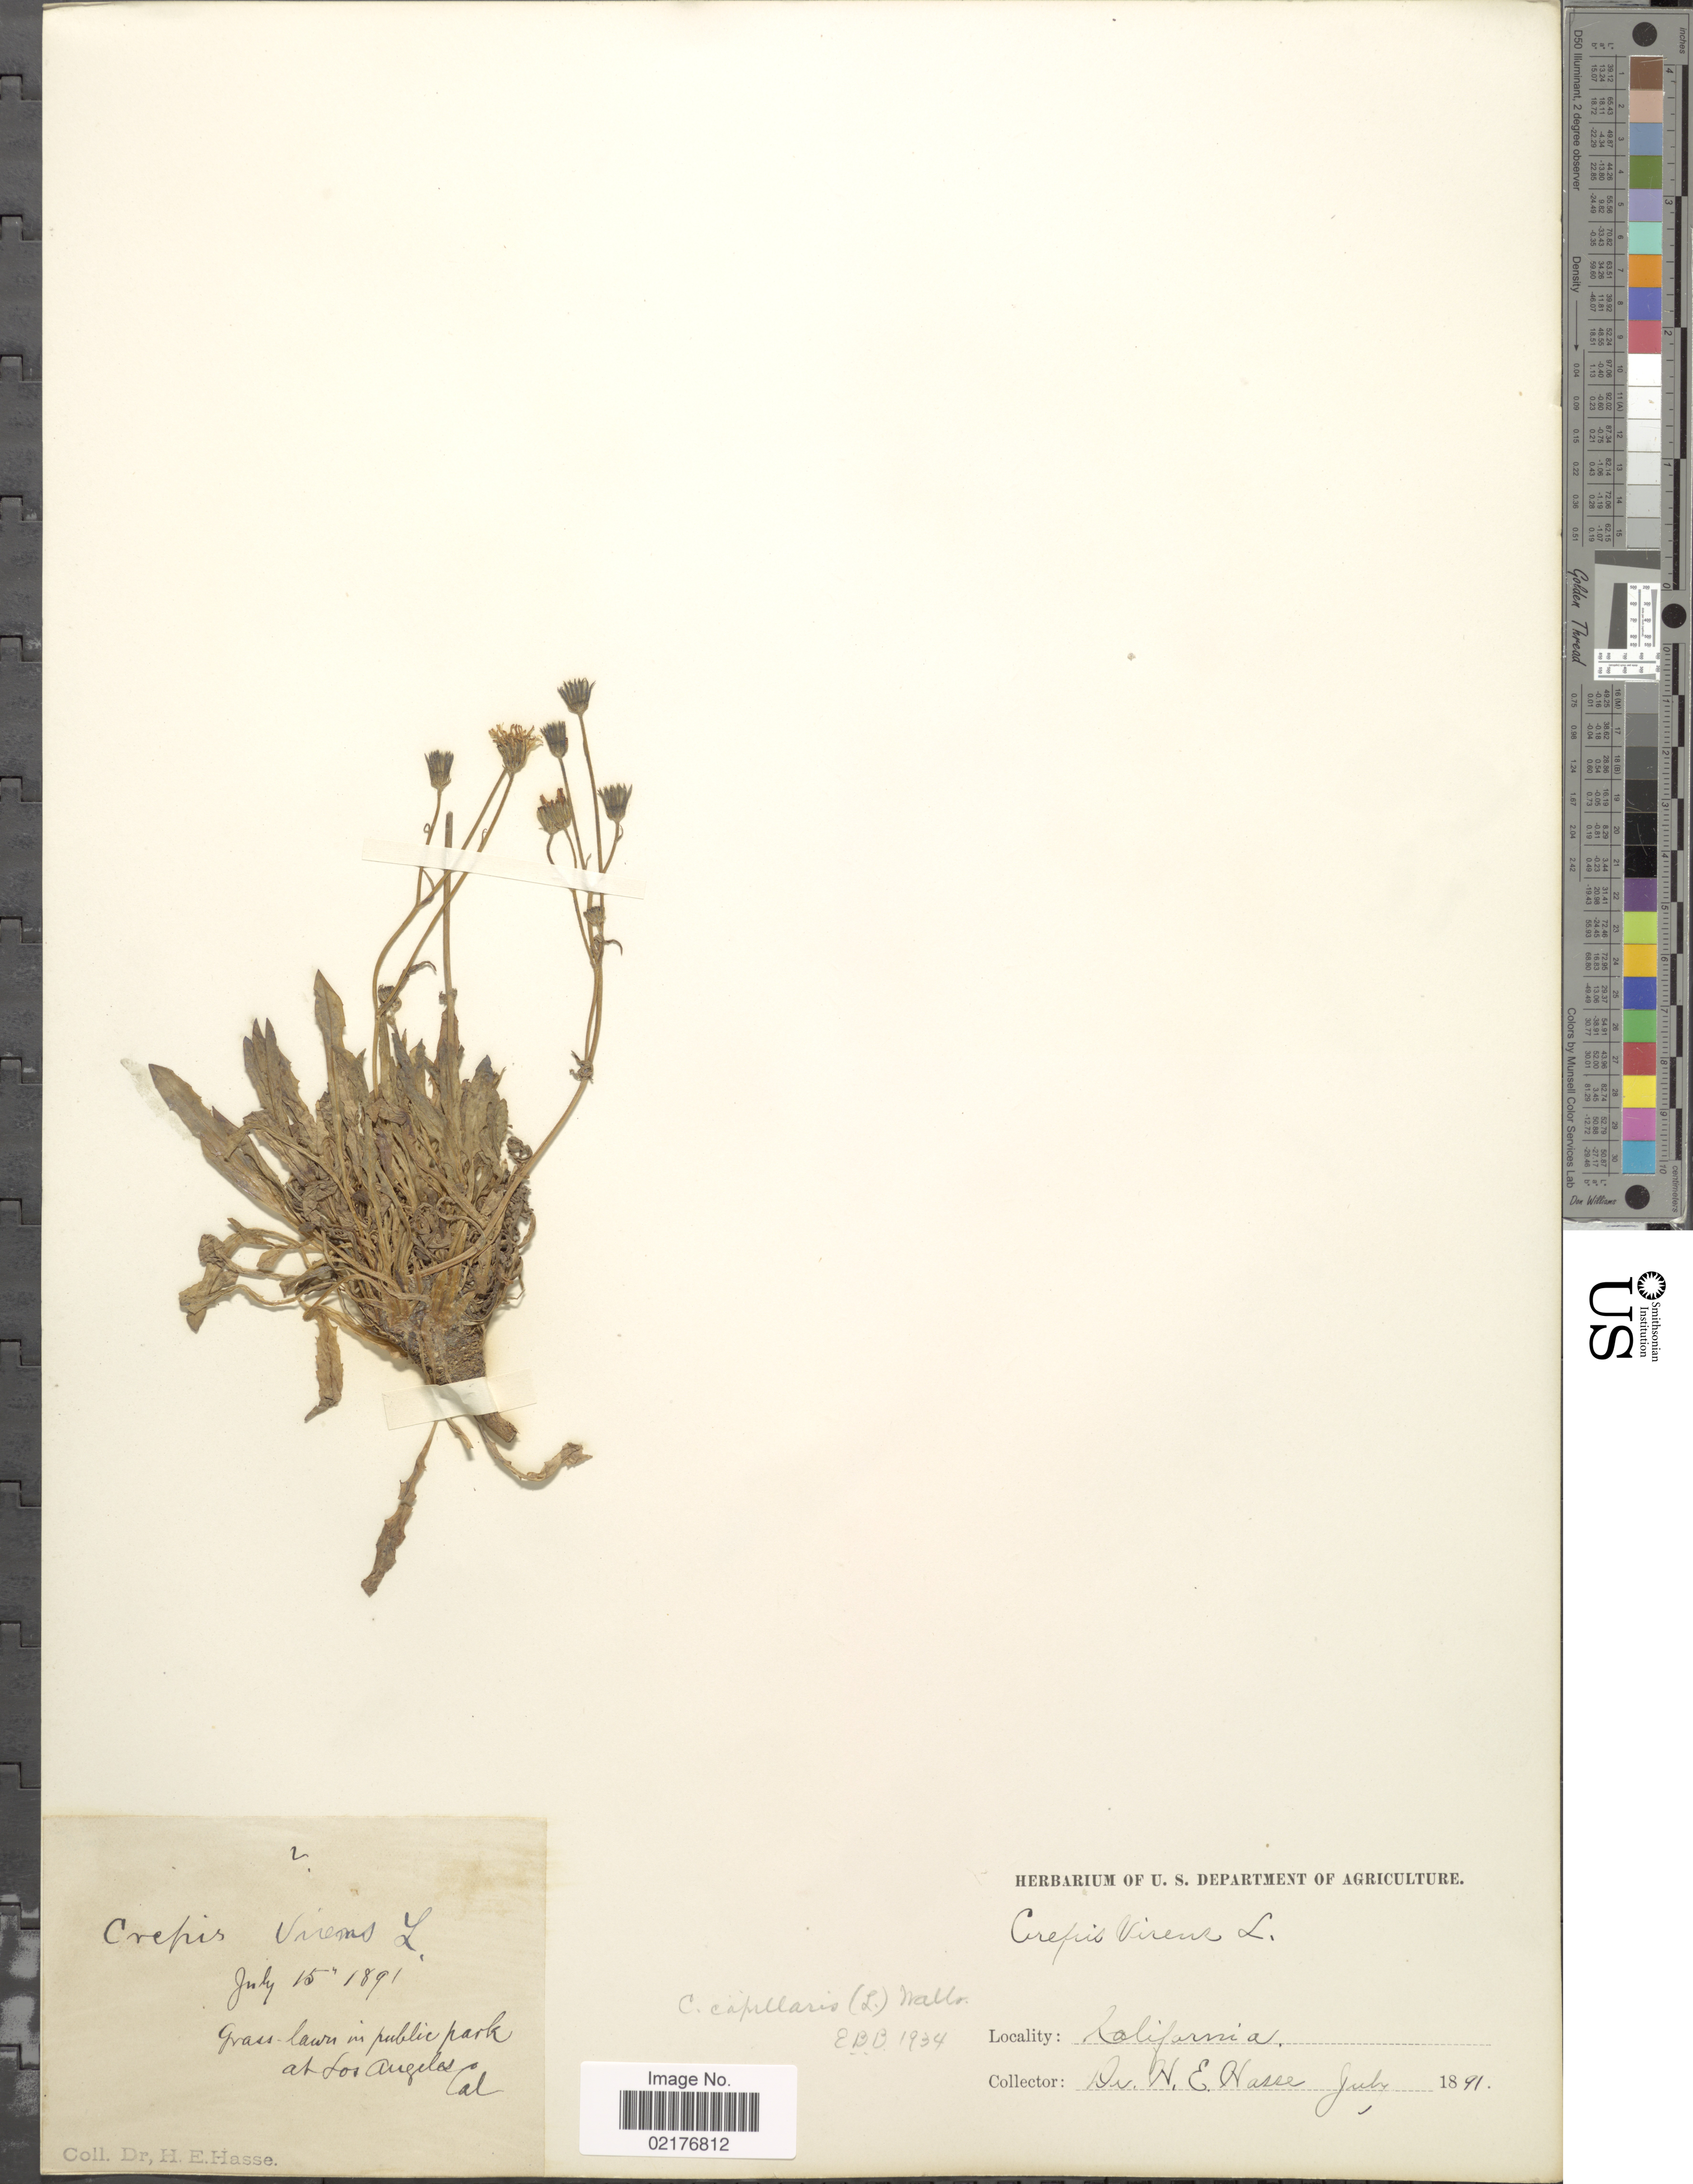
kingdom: Plantae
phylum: Tracheophyta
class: Magnoliopsida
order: Asterales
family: Asteraceae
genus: Crepis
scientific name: Crepis capillaris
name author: (L.) Wallr.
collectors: H. E. Hasse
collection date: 1891-07-15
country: United States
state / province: California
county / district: Los Angeles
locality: Grass lawn in public park at Los Angeles, Cal.